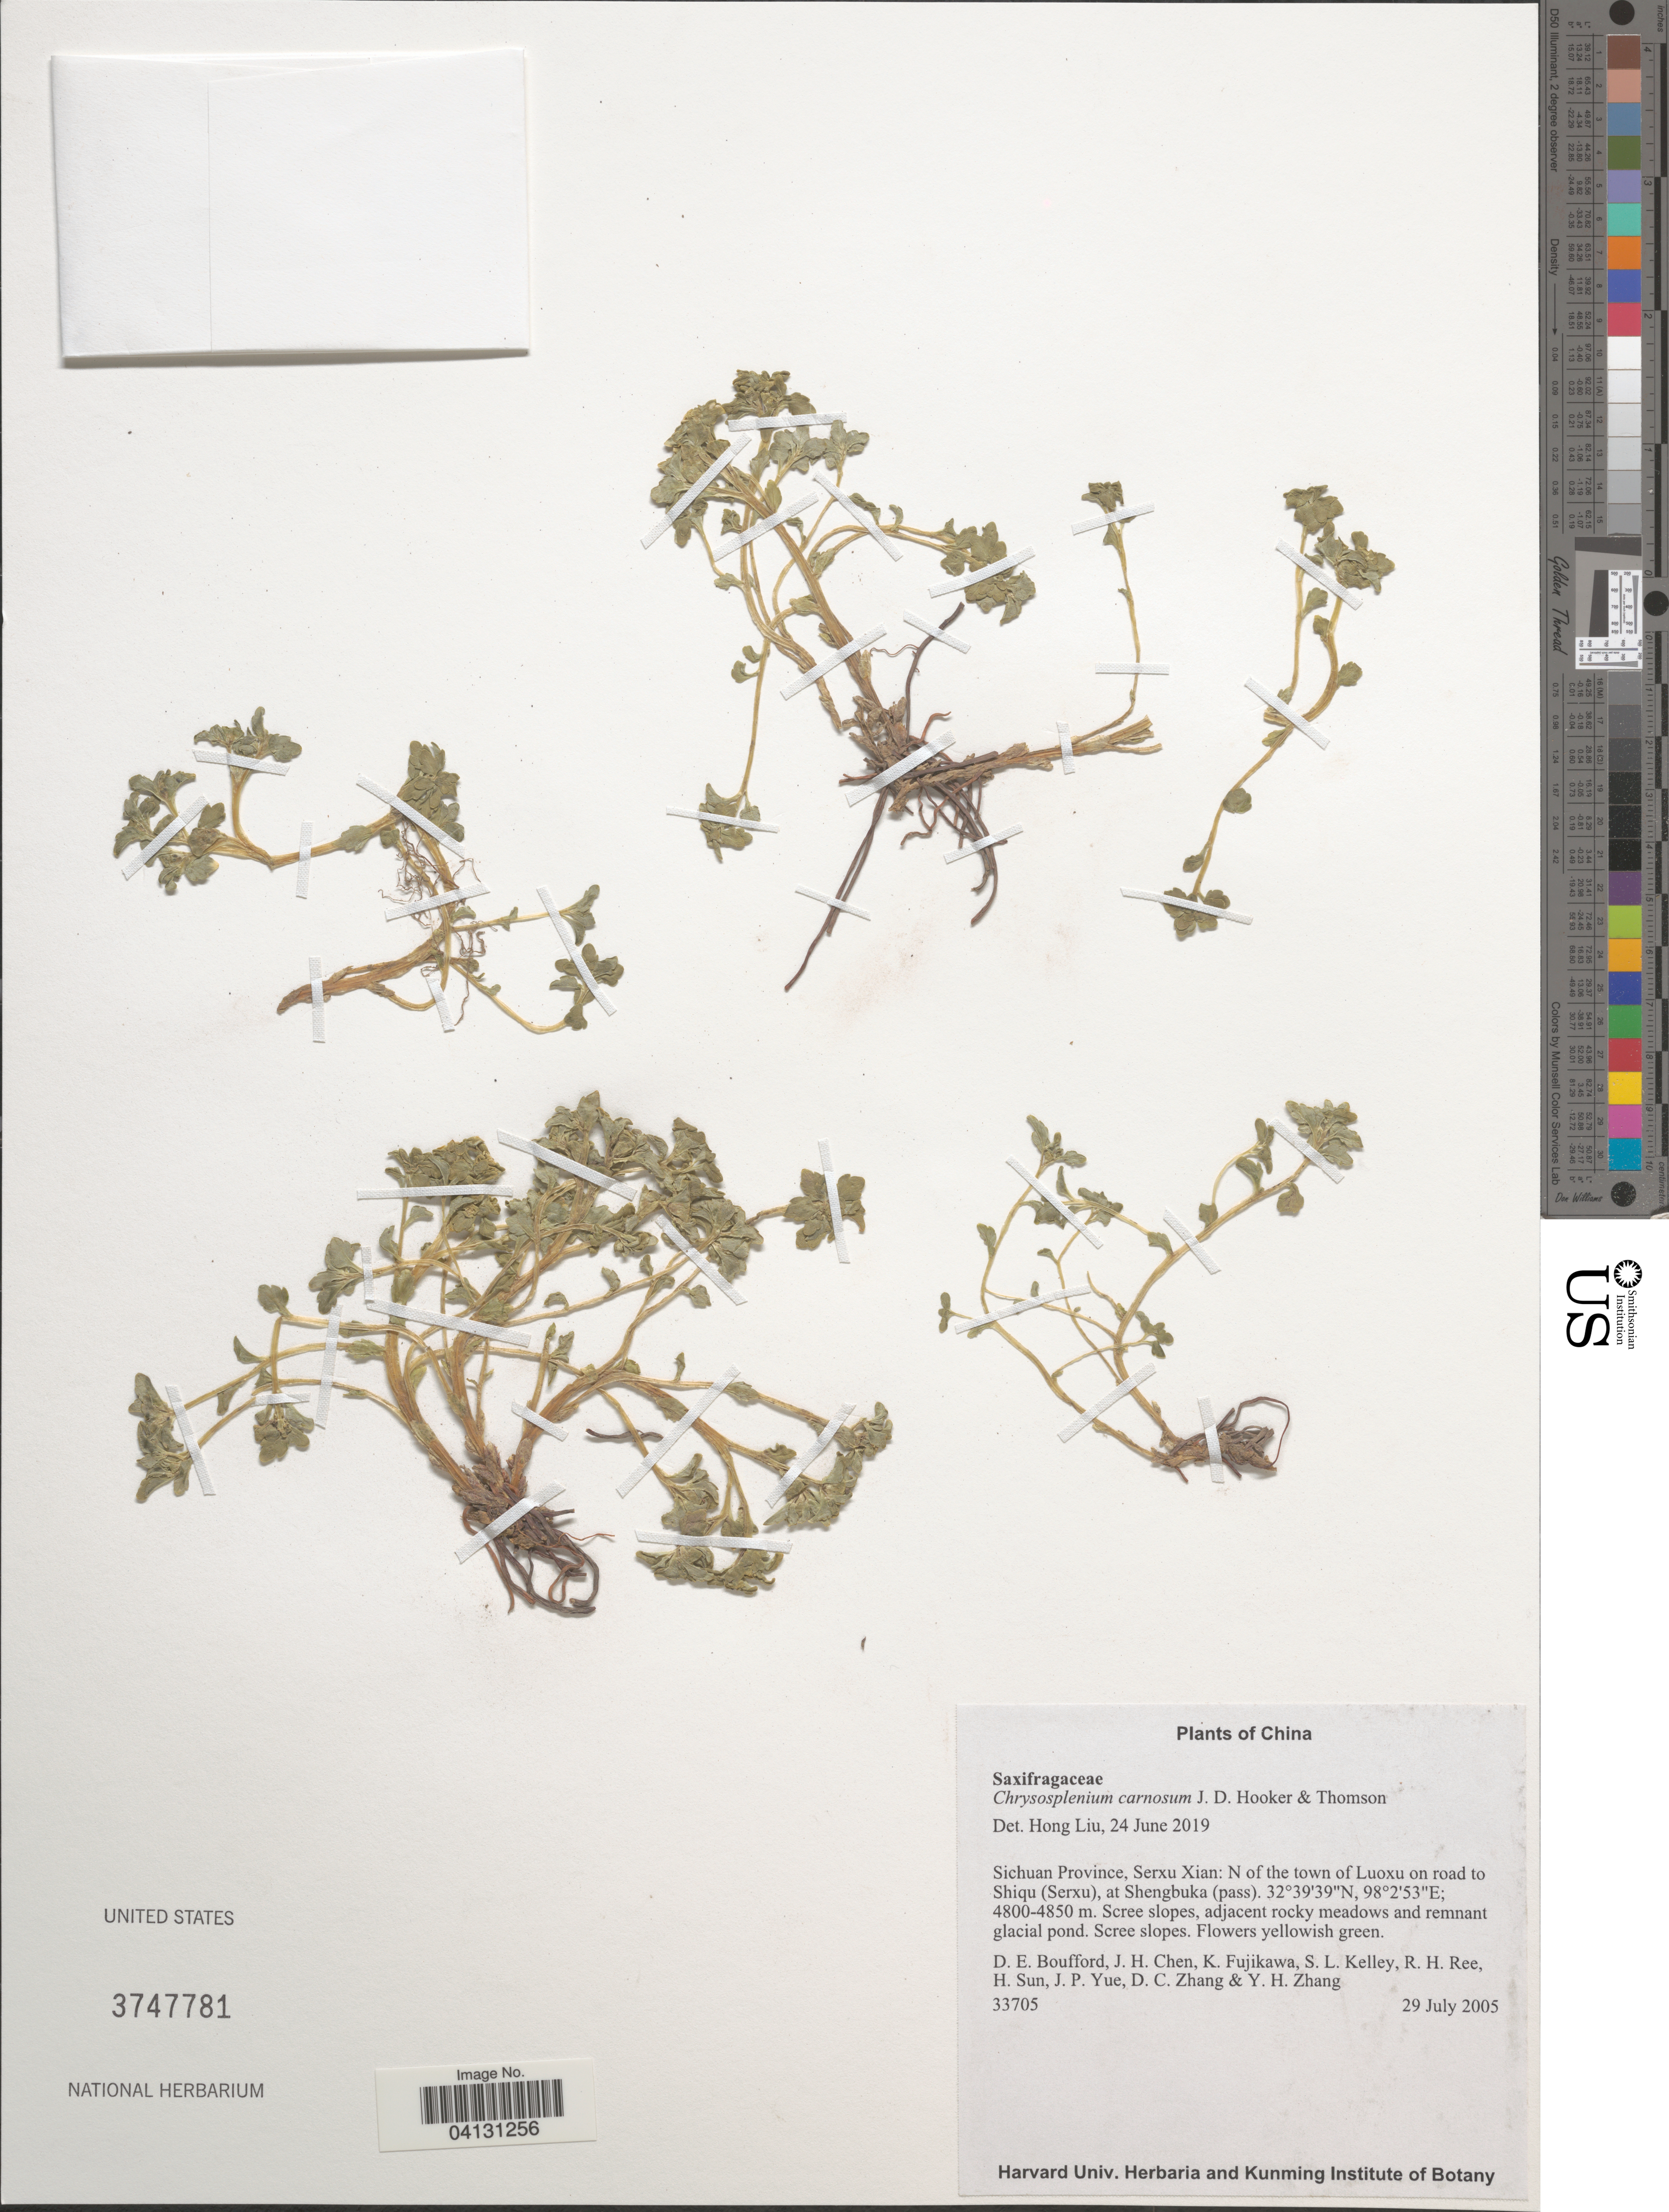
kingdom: Plantae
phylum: Tracheophyta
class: Magnoliopsida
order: Saxifragales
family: Saxifragaceae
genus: Chrysosplenium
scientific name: Chrysosplenium carnosum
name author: Hook. f. & Thomson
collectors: D. E. Boufford, J. H. Chen, K. Fujikawa, S. Kelley & et al.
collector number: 33705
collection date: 2005-07-29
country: China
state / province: Sichuan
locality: Serxu Xian: N of the town of Luoxu on road to Shiqu (Serxu), at Shengbuka (pass).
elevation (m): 4800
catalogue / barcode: US 3747781